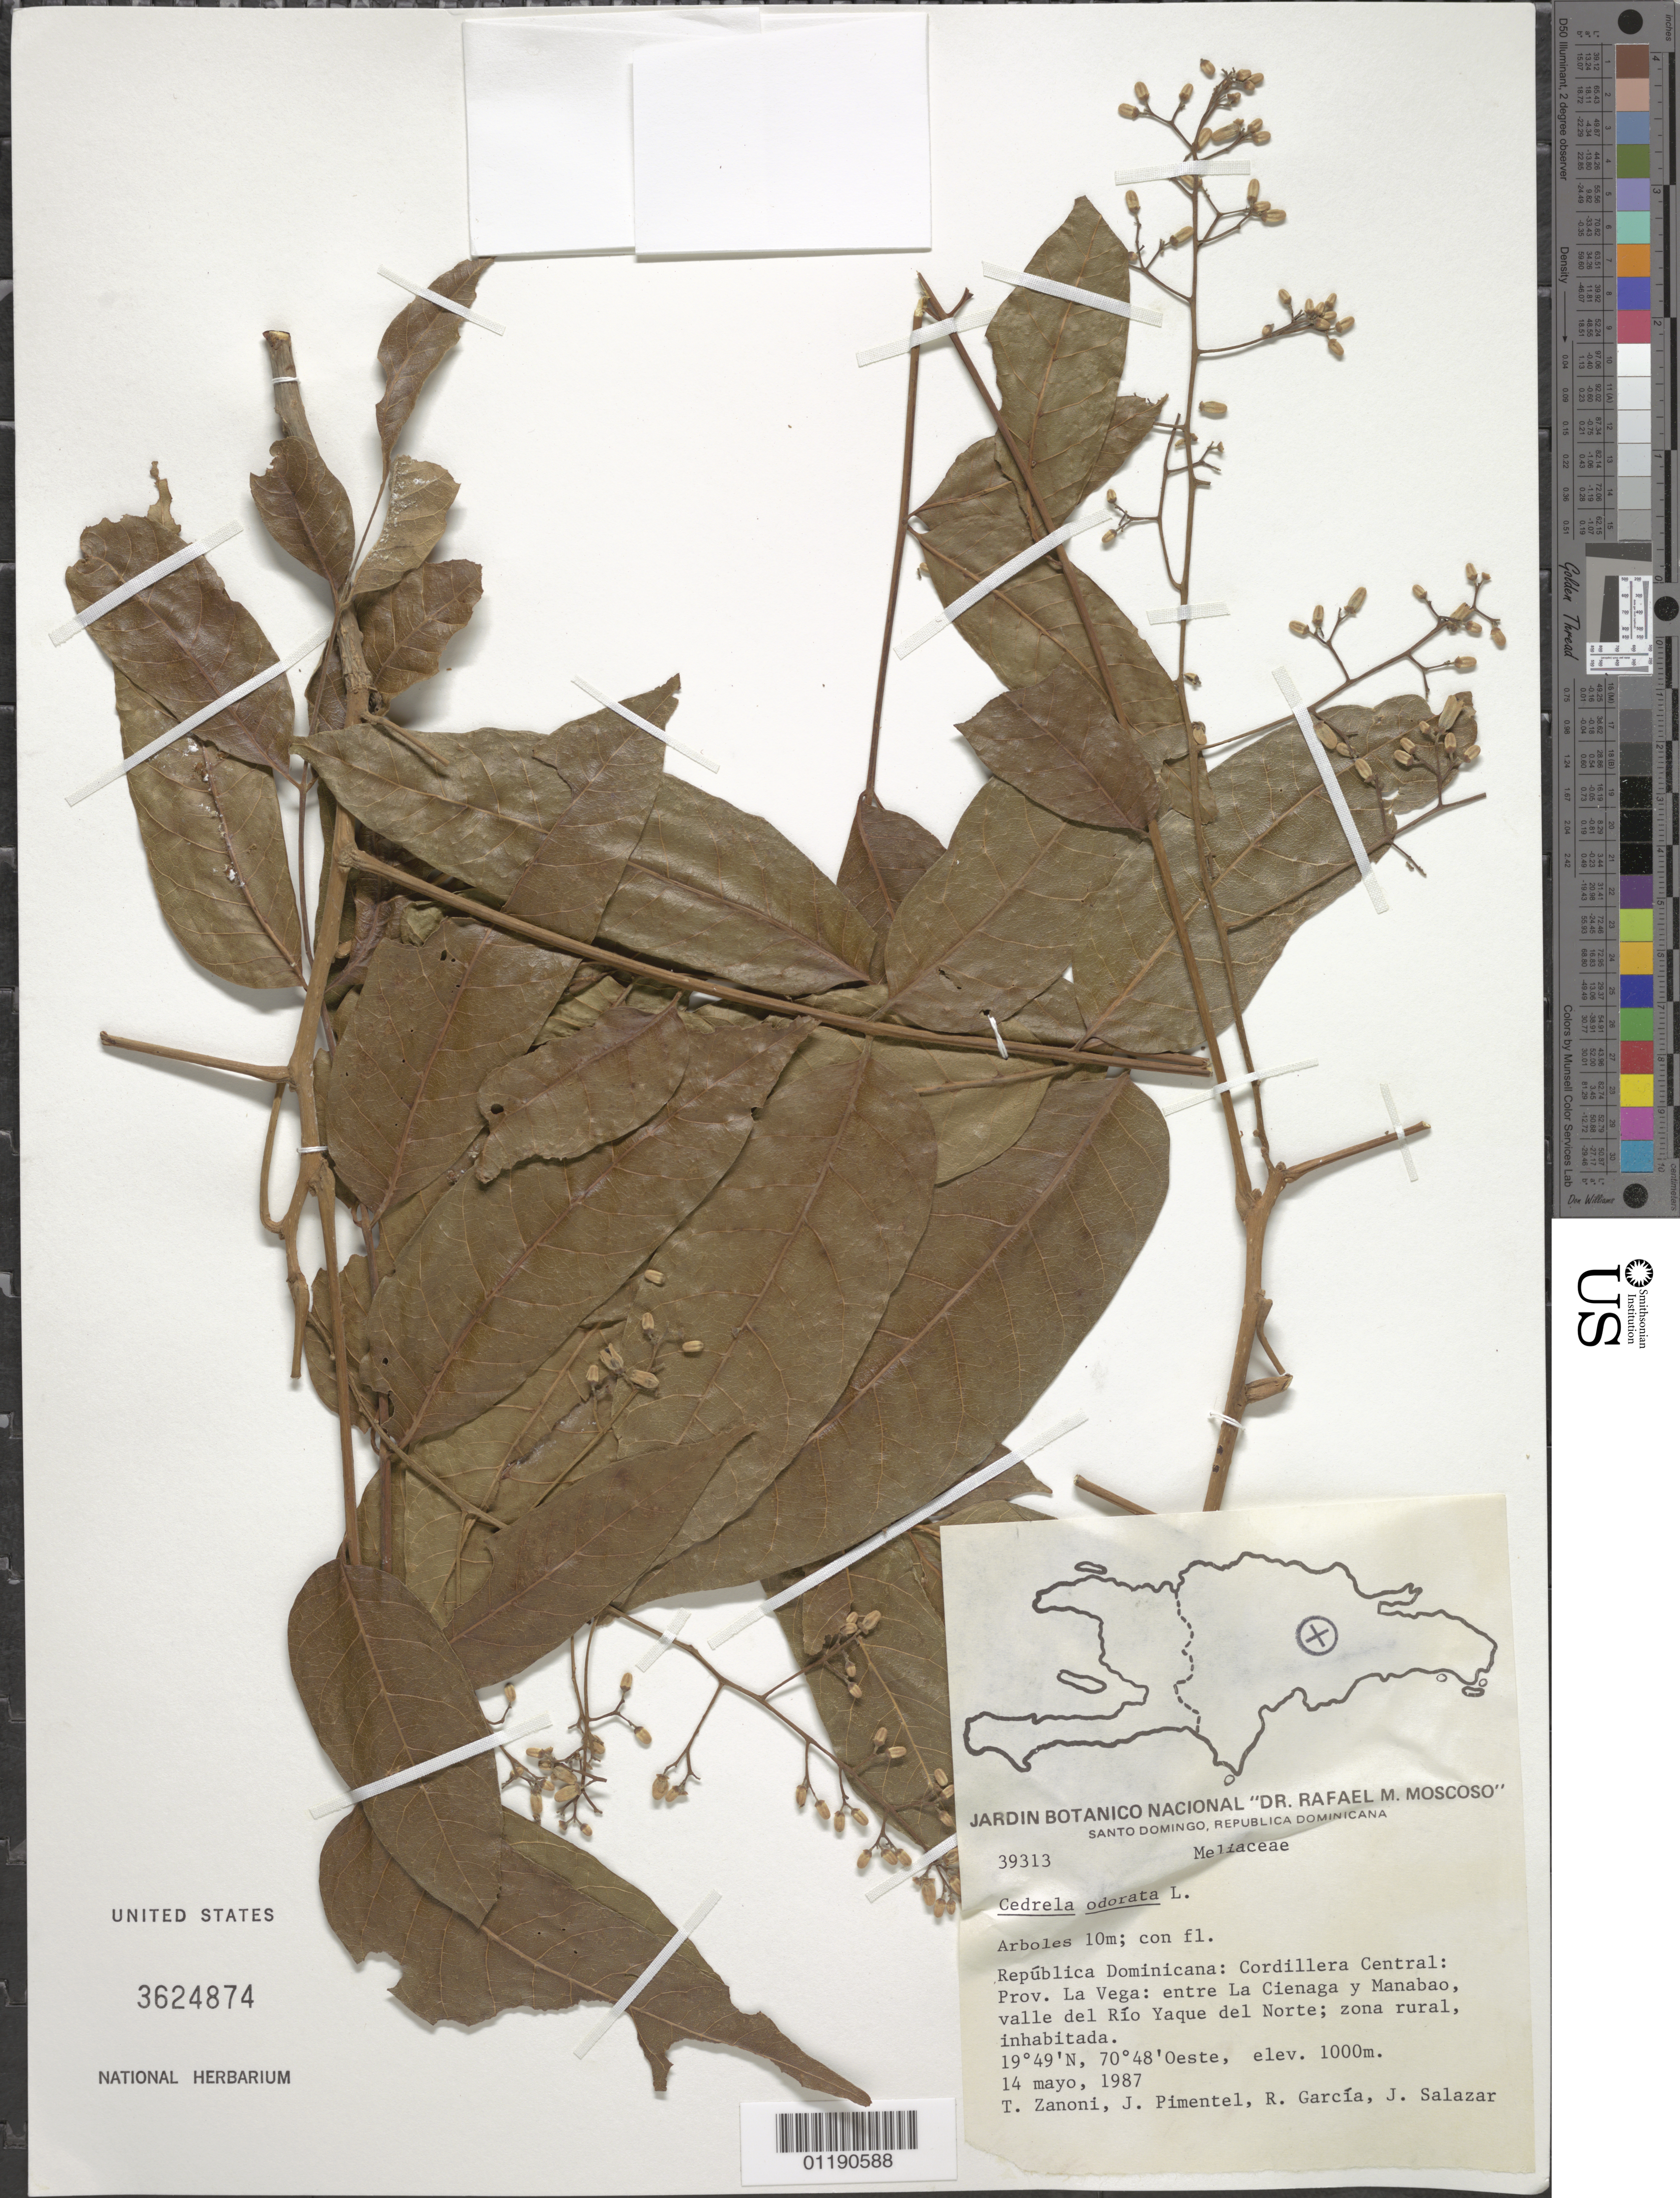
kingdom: Plantae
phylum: Tracheophyta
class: Magnoliopsida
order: Sapindales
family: Meliaceae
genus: Cedrela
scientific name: Cedrela odorata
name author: L.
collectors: T. A. Zanoni, J. Pimentel, R. García & J. Salazar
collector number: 39313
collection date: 1987-05-14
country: Dominican Republic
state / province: La Vega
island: Hispaniola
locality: Cordillera Central: between La Cienaga and Manabao, valley of the Yaque River of the N.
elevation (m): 1000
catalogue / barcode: US 3624874